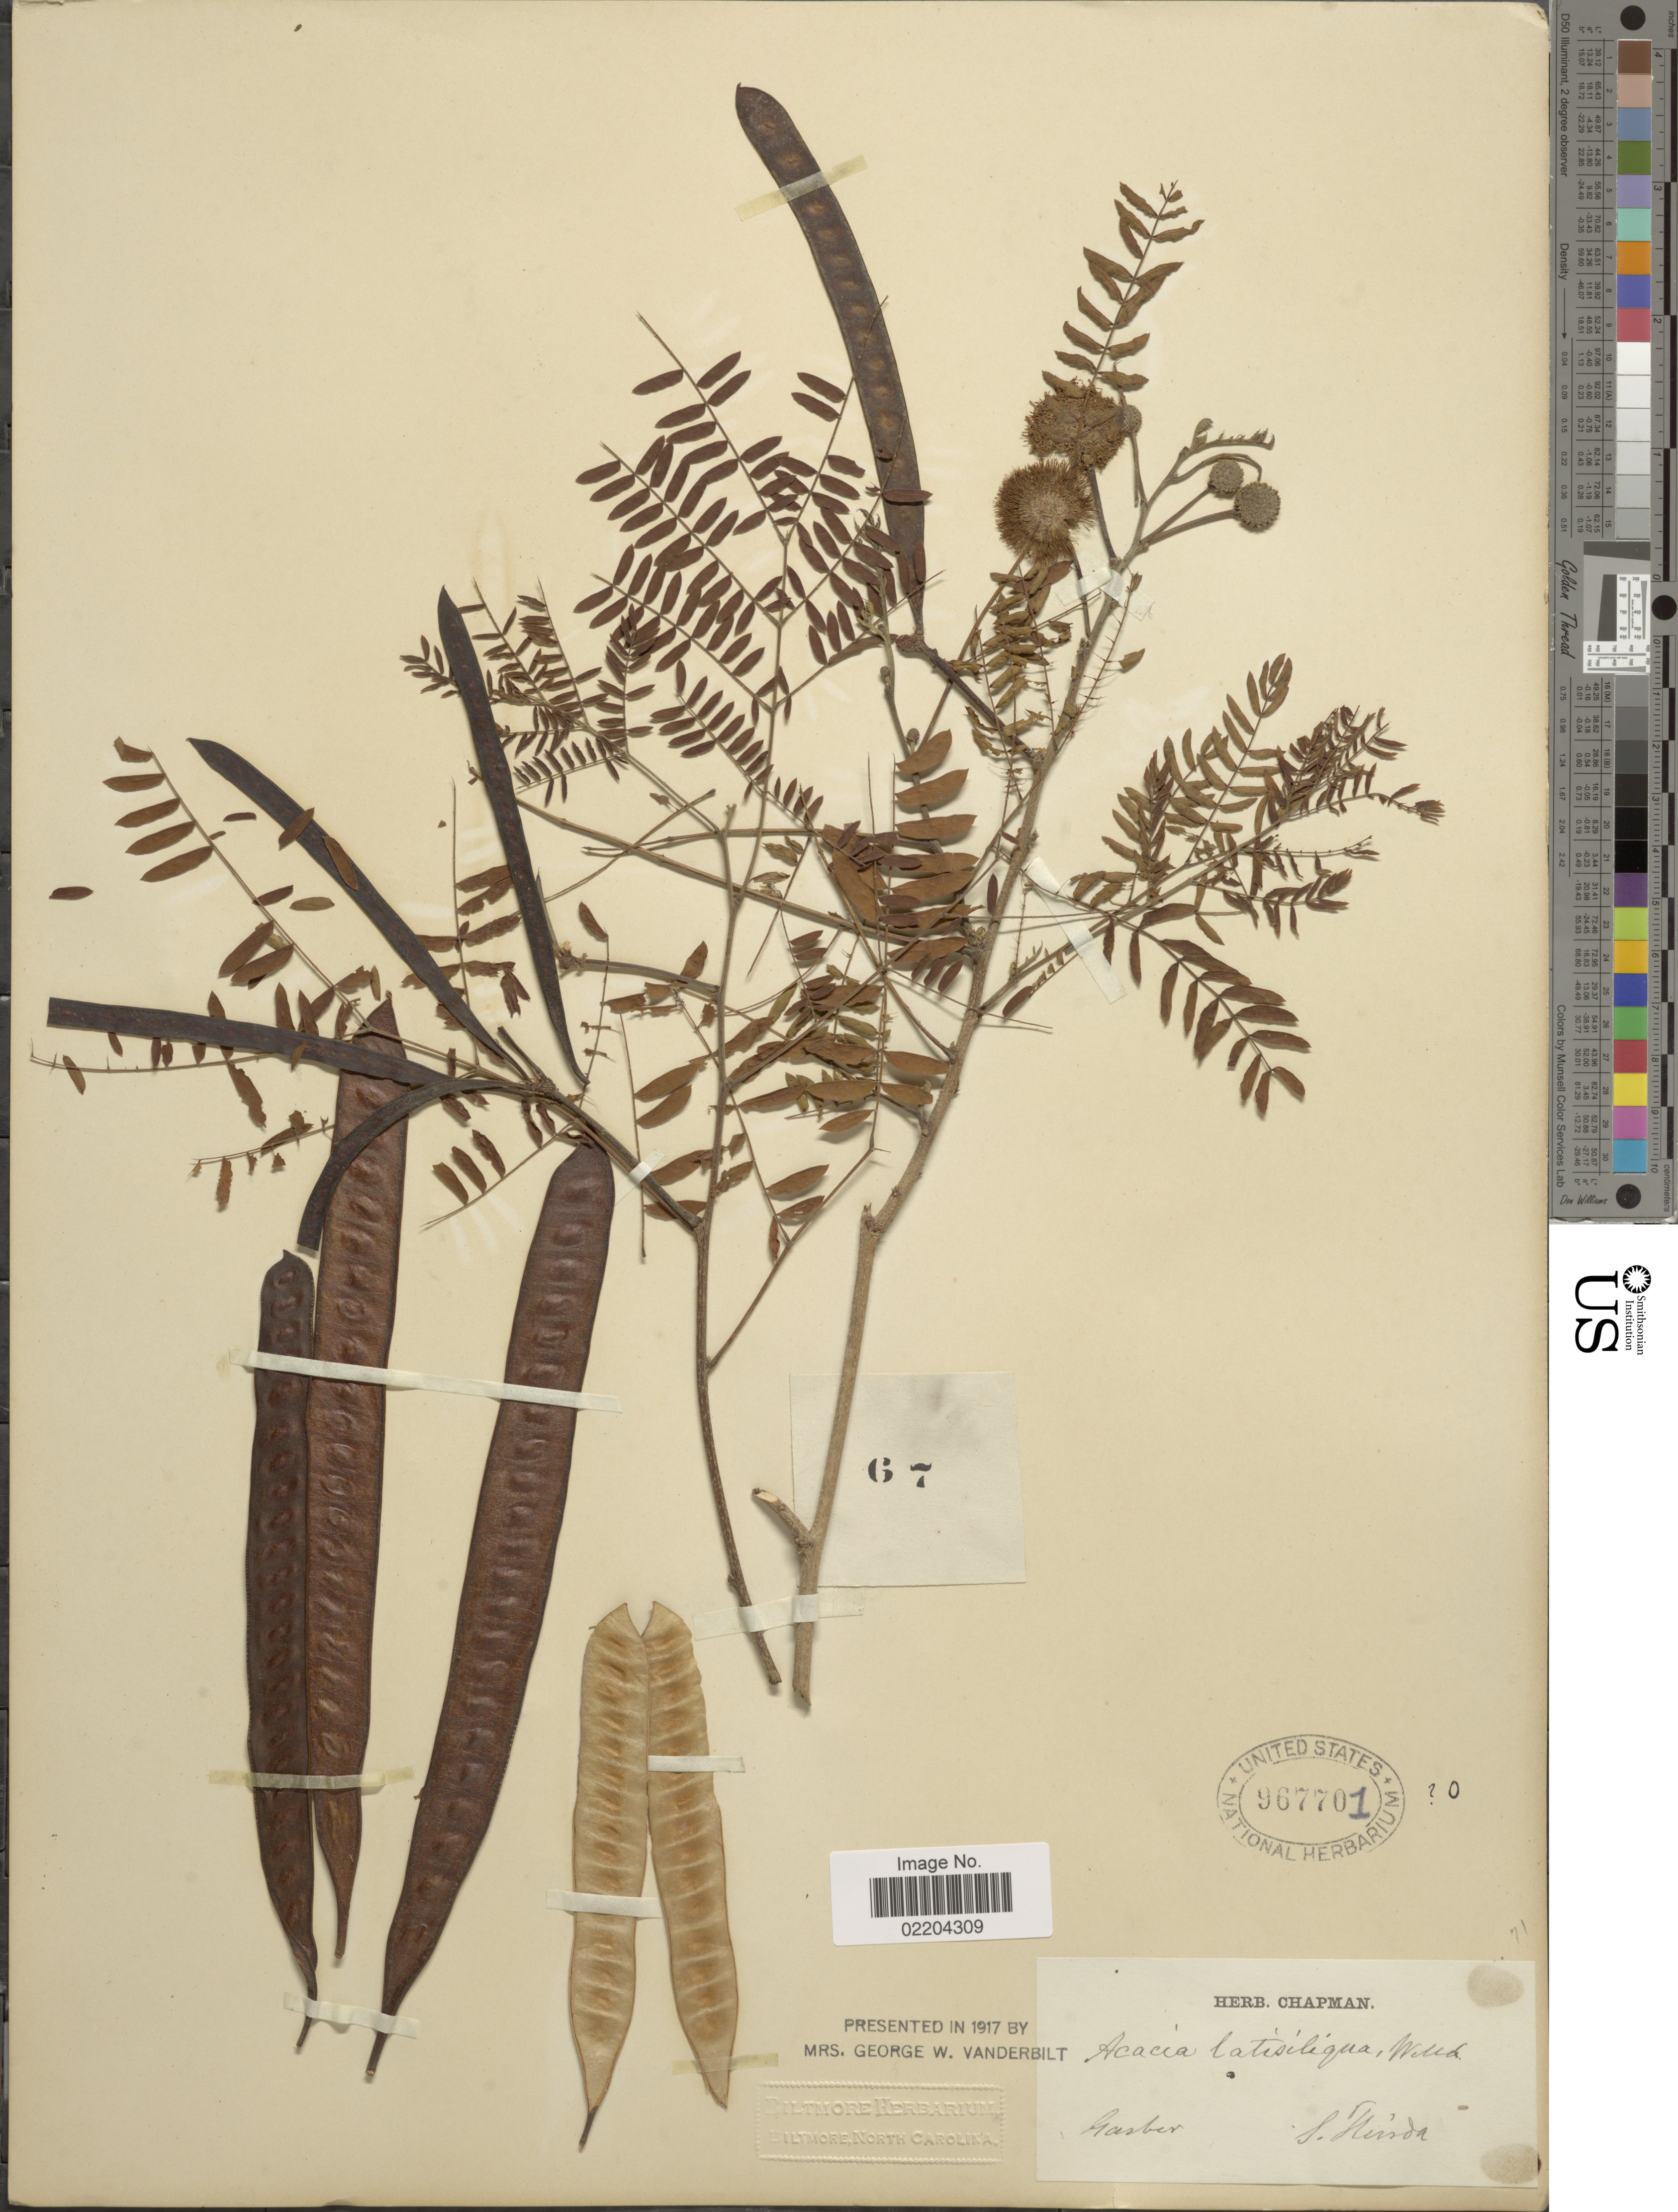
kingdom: Plantae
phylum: Tracheophyta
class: Magnoliopsida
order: Fabales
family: Fabaceae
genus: Leucaena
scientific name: Leucaena glauca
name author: (L.) Benth.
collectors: -- Garber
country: United States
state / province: Florida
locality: S. Florida.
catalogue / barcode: US 967701